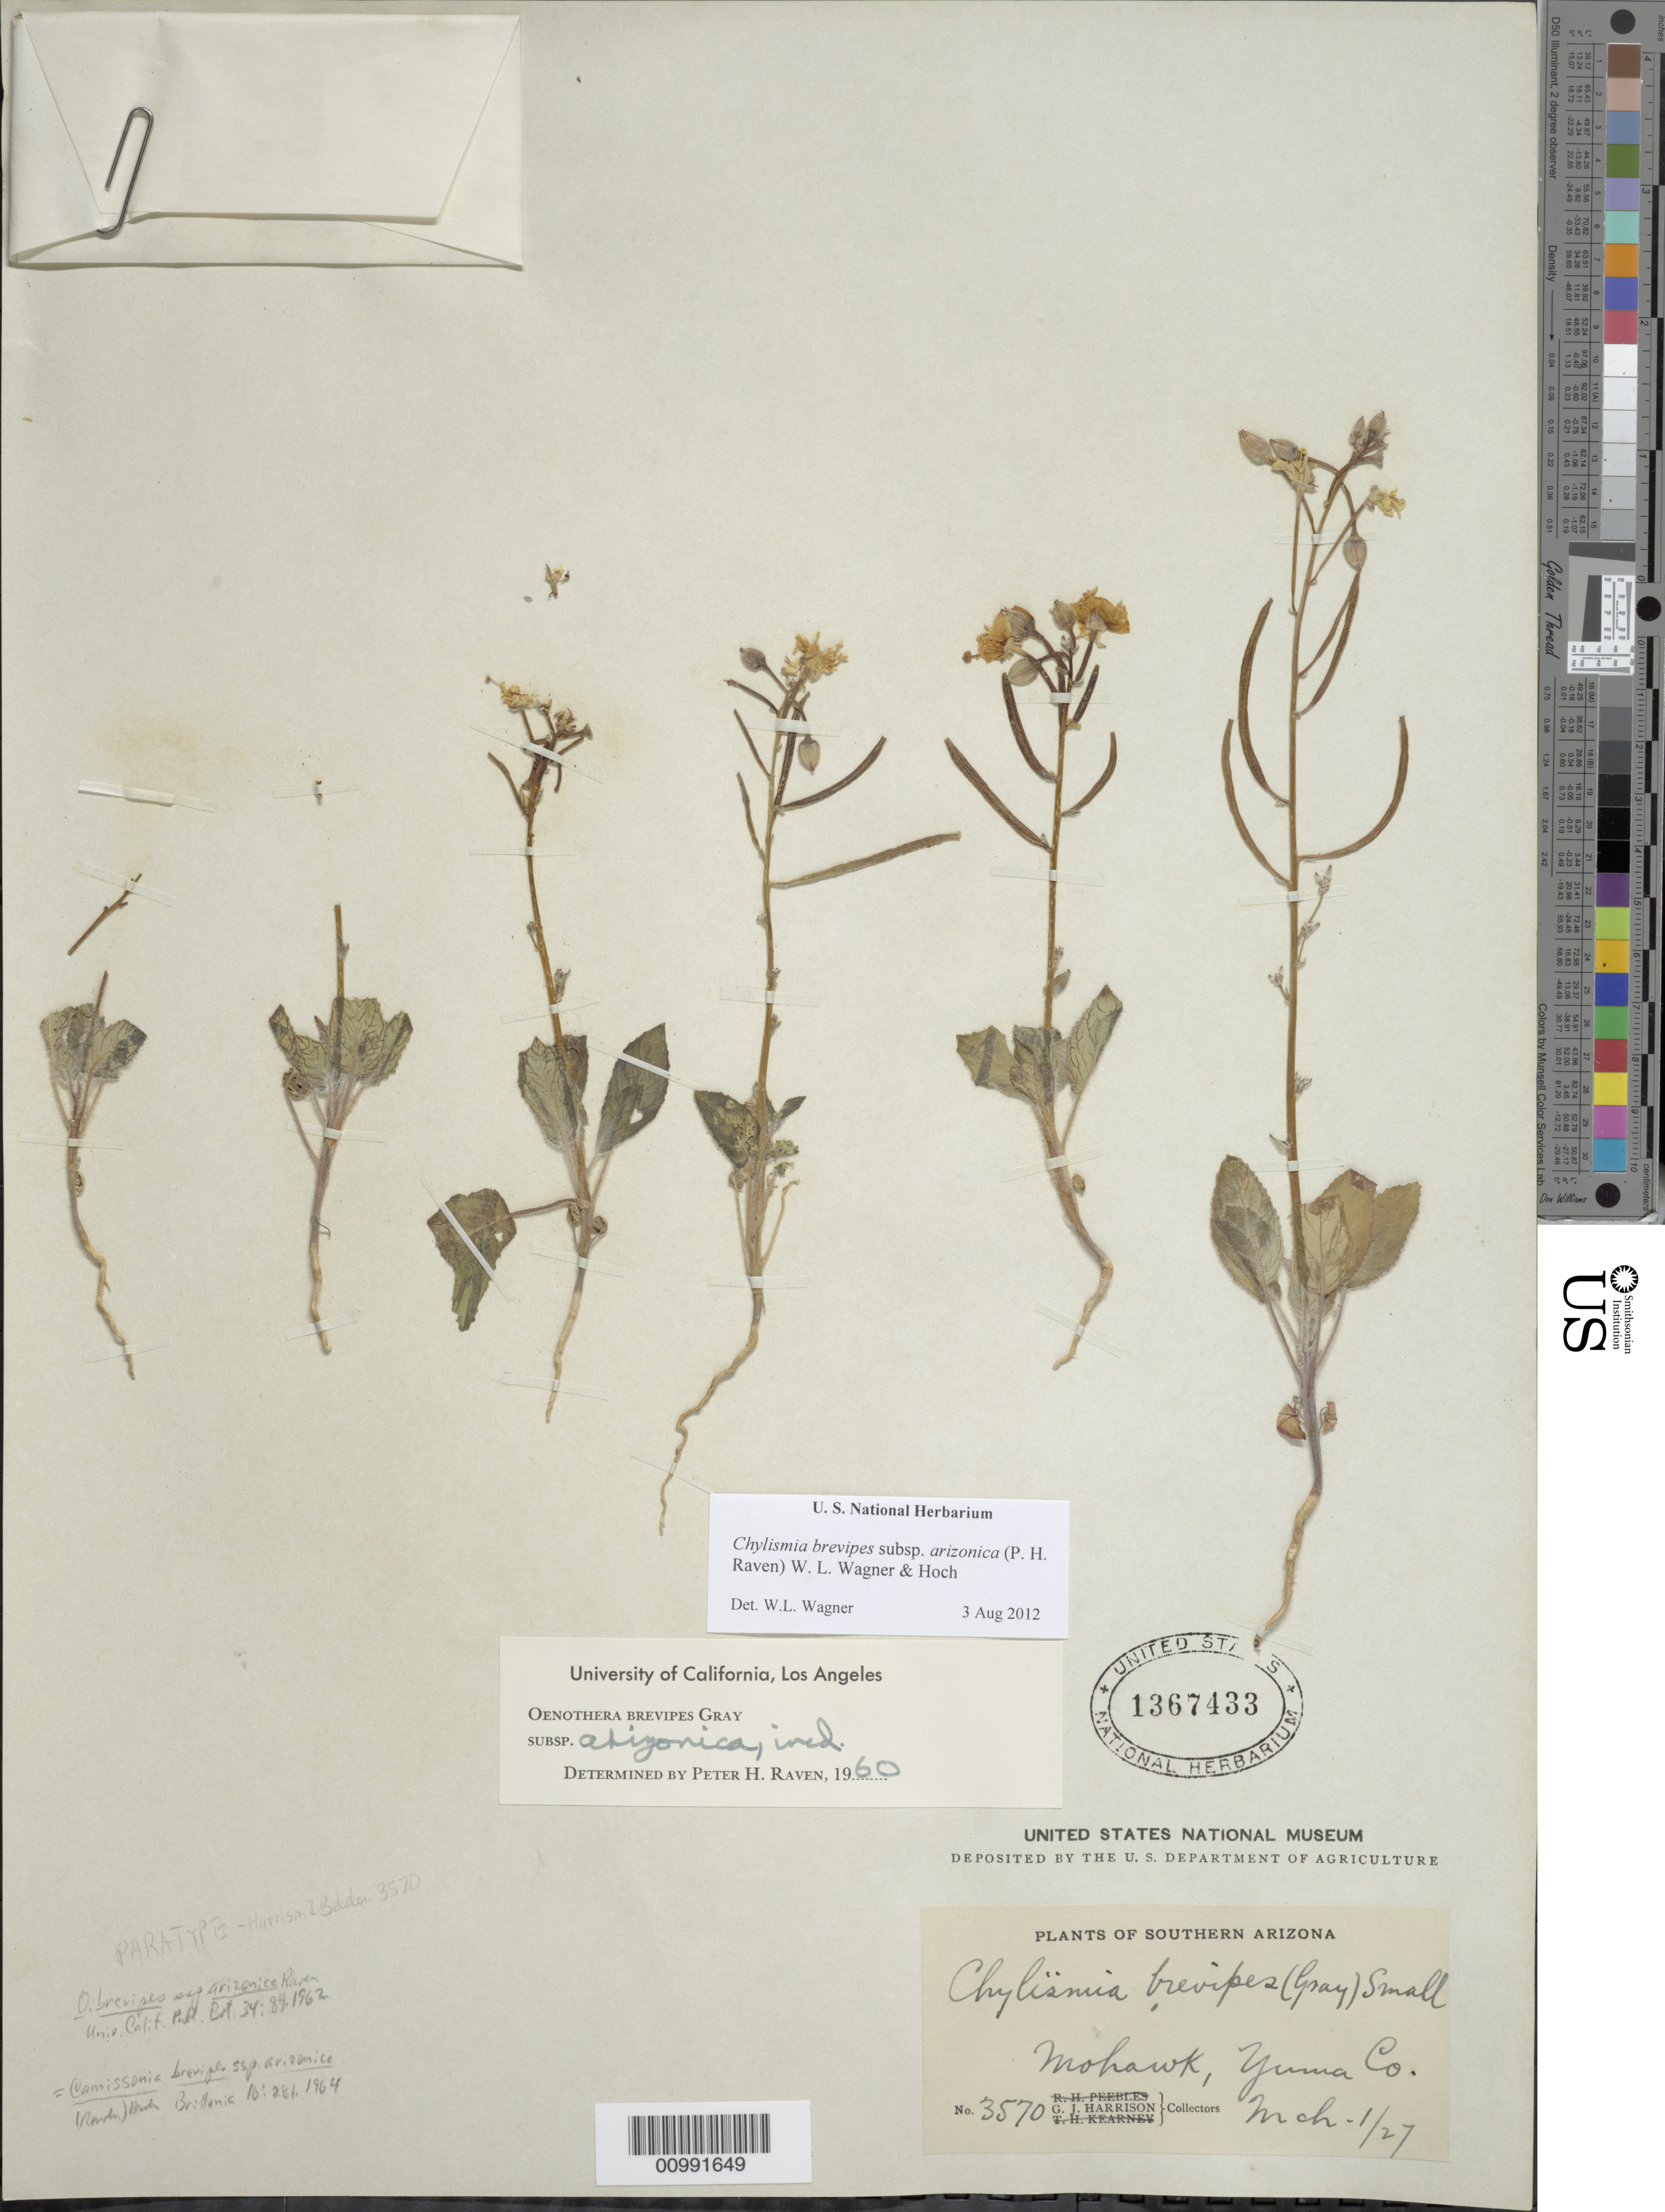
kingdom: Plantae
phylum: Tracheophyta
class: Magnoliopsida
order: Myrtales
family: Onagraceae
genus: Chylismia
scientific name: Chylismia brevipes subsp. arizonica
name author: (P.H. Raven) W.L. Wagner & Hoch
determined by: Wagner, W. L., (BOT), Smithsonian Institution - National Museum of Natural History (UNITED STATES)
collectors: G. J. Harrison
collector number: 3570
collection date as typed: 01 Mar 1927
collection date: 1927-03-01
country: United States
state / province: Arizona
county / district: Yuma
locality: Mohawk.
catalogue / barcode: US 1367433